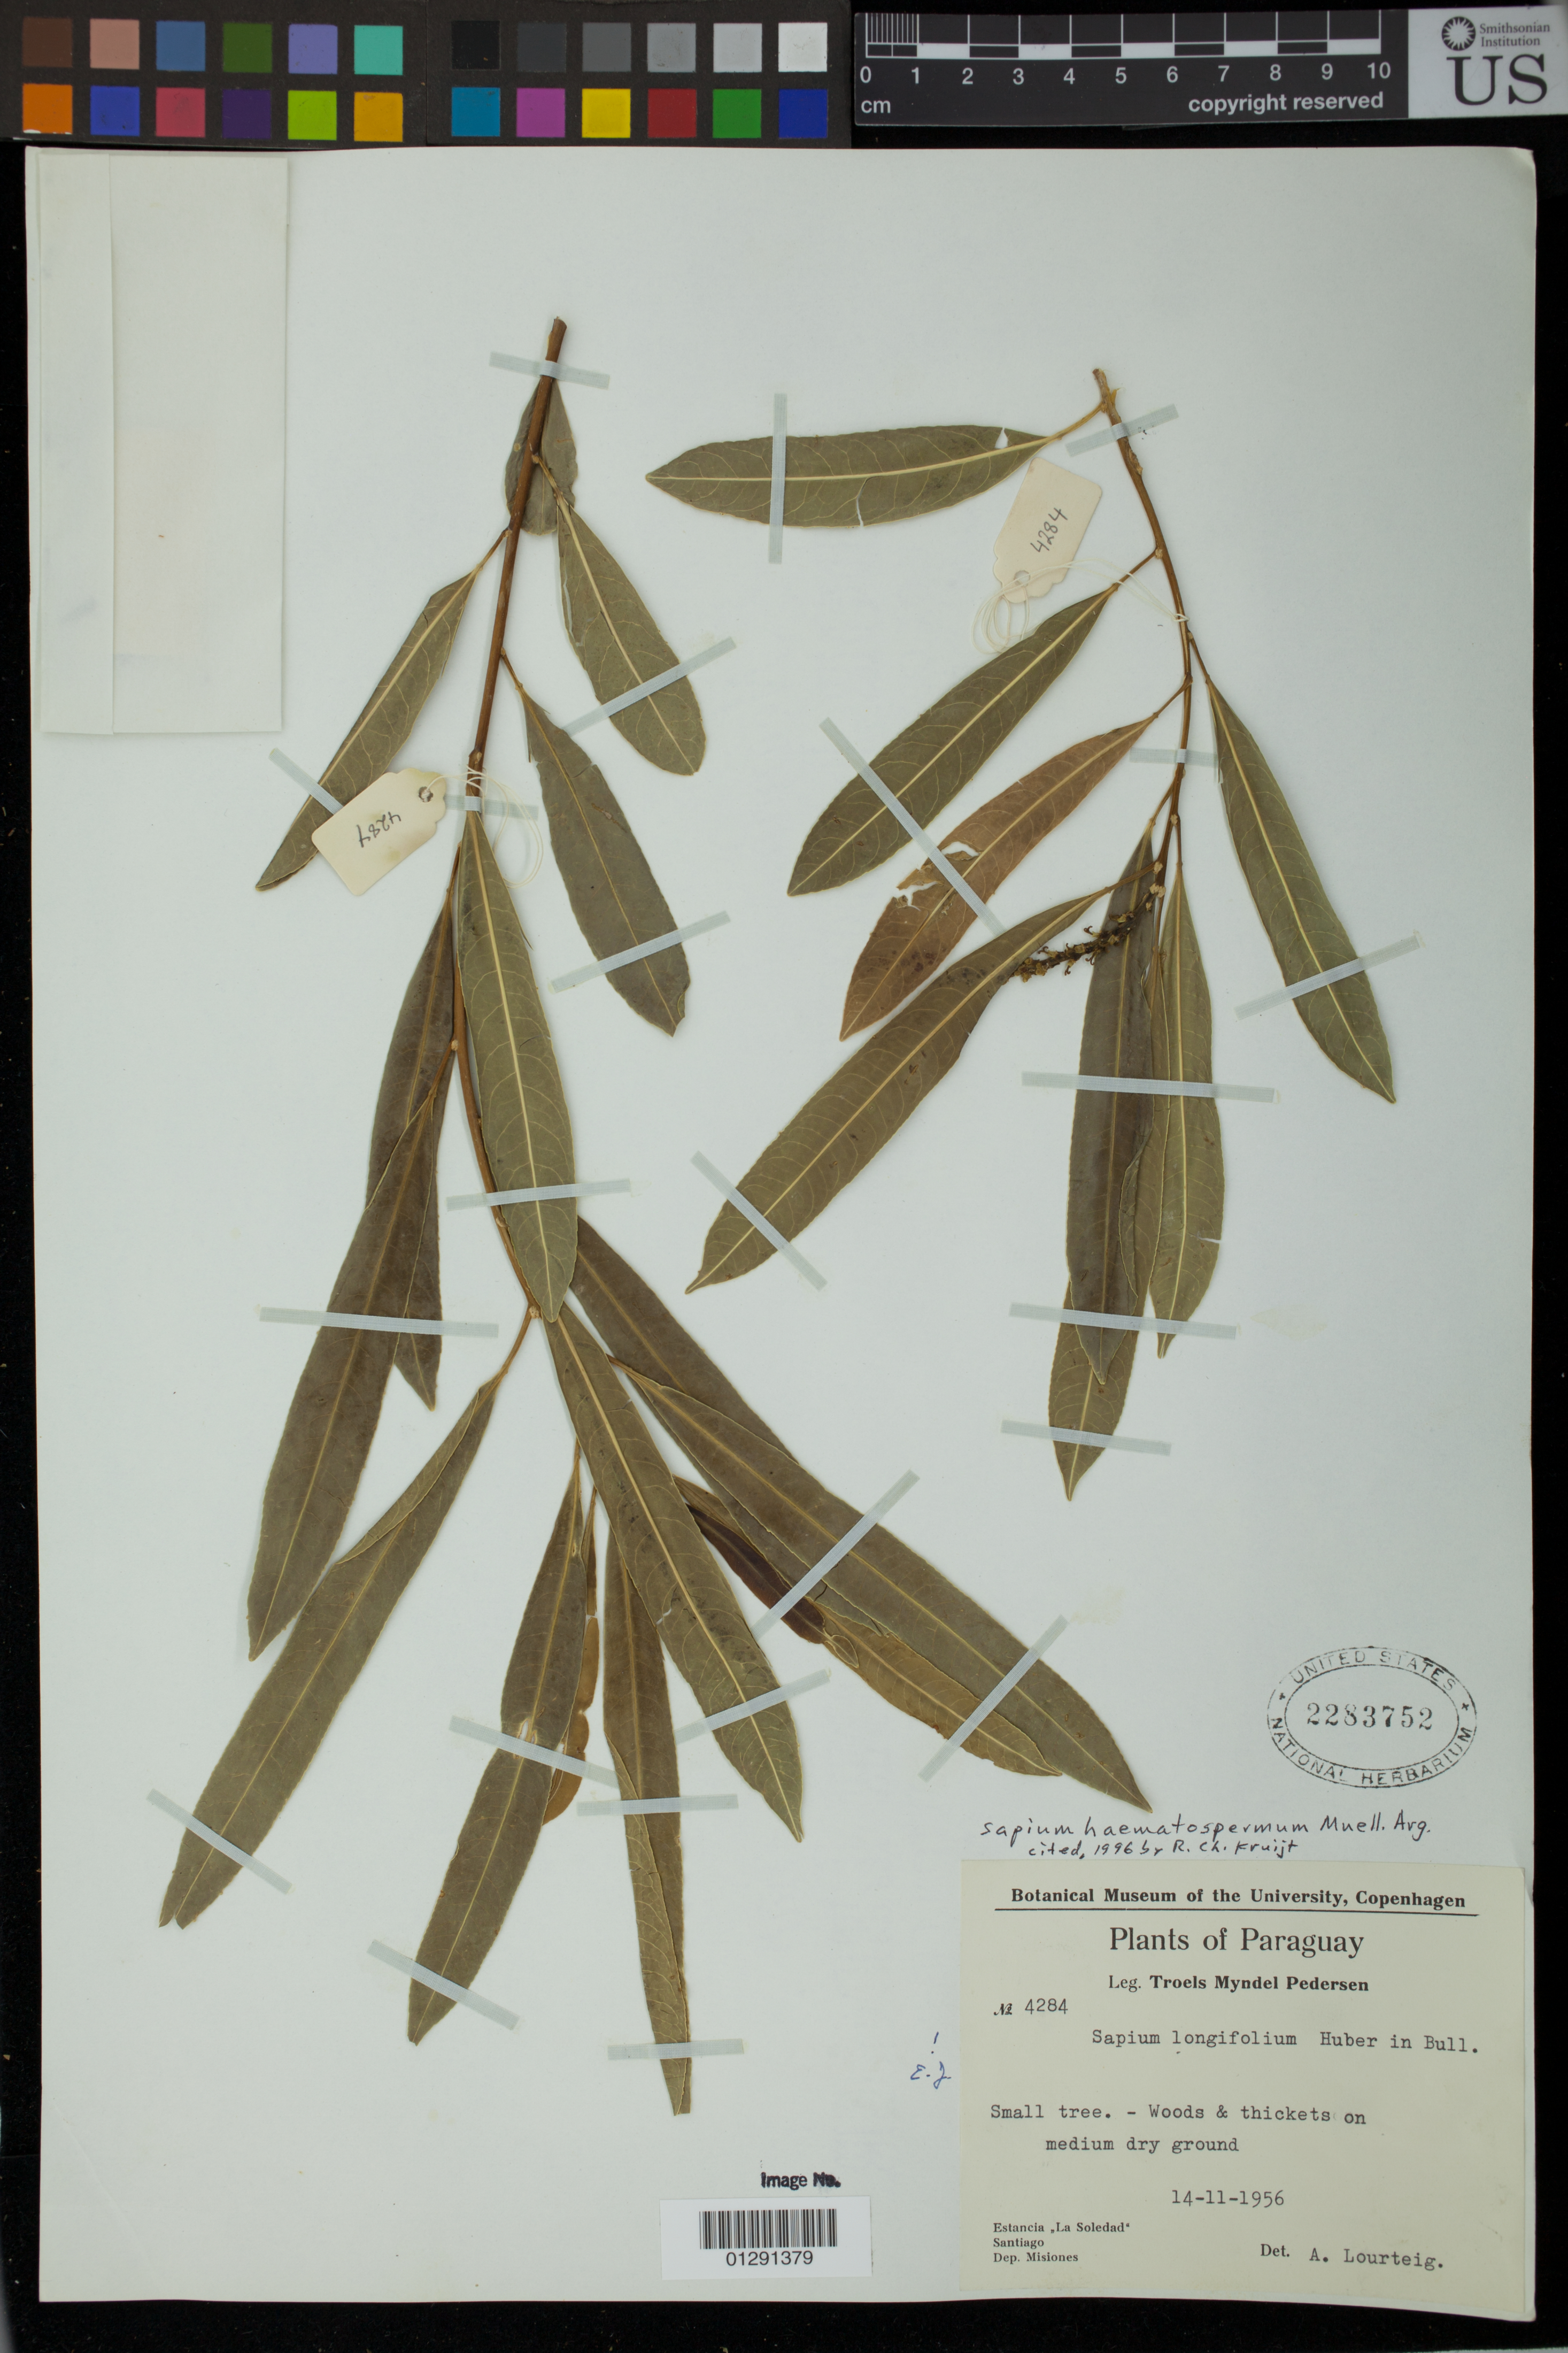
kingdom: Plantae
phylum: Tracheophyta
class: Magnoliopsida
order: Malpighiales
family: Euphorbiaceae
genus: Sapium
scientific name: Sapium haematospermum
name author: Müll. Arg.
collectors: T. M. Pedersen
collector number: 4284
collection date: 1956-11-14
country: Paraguay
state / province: Misiones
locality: Estancia "La Soledad", Santiago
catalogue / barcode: US 2283752